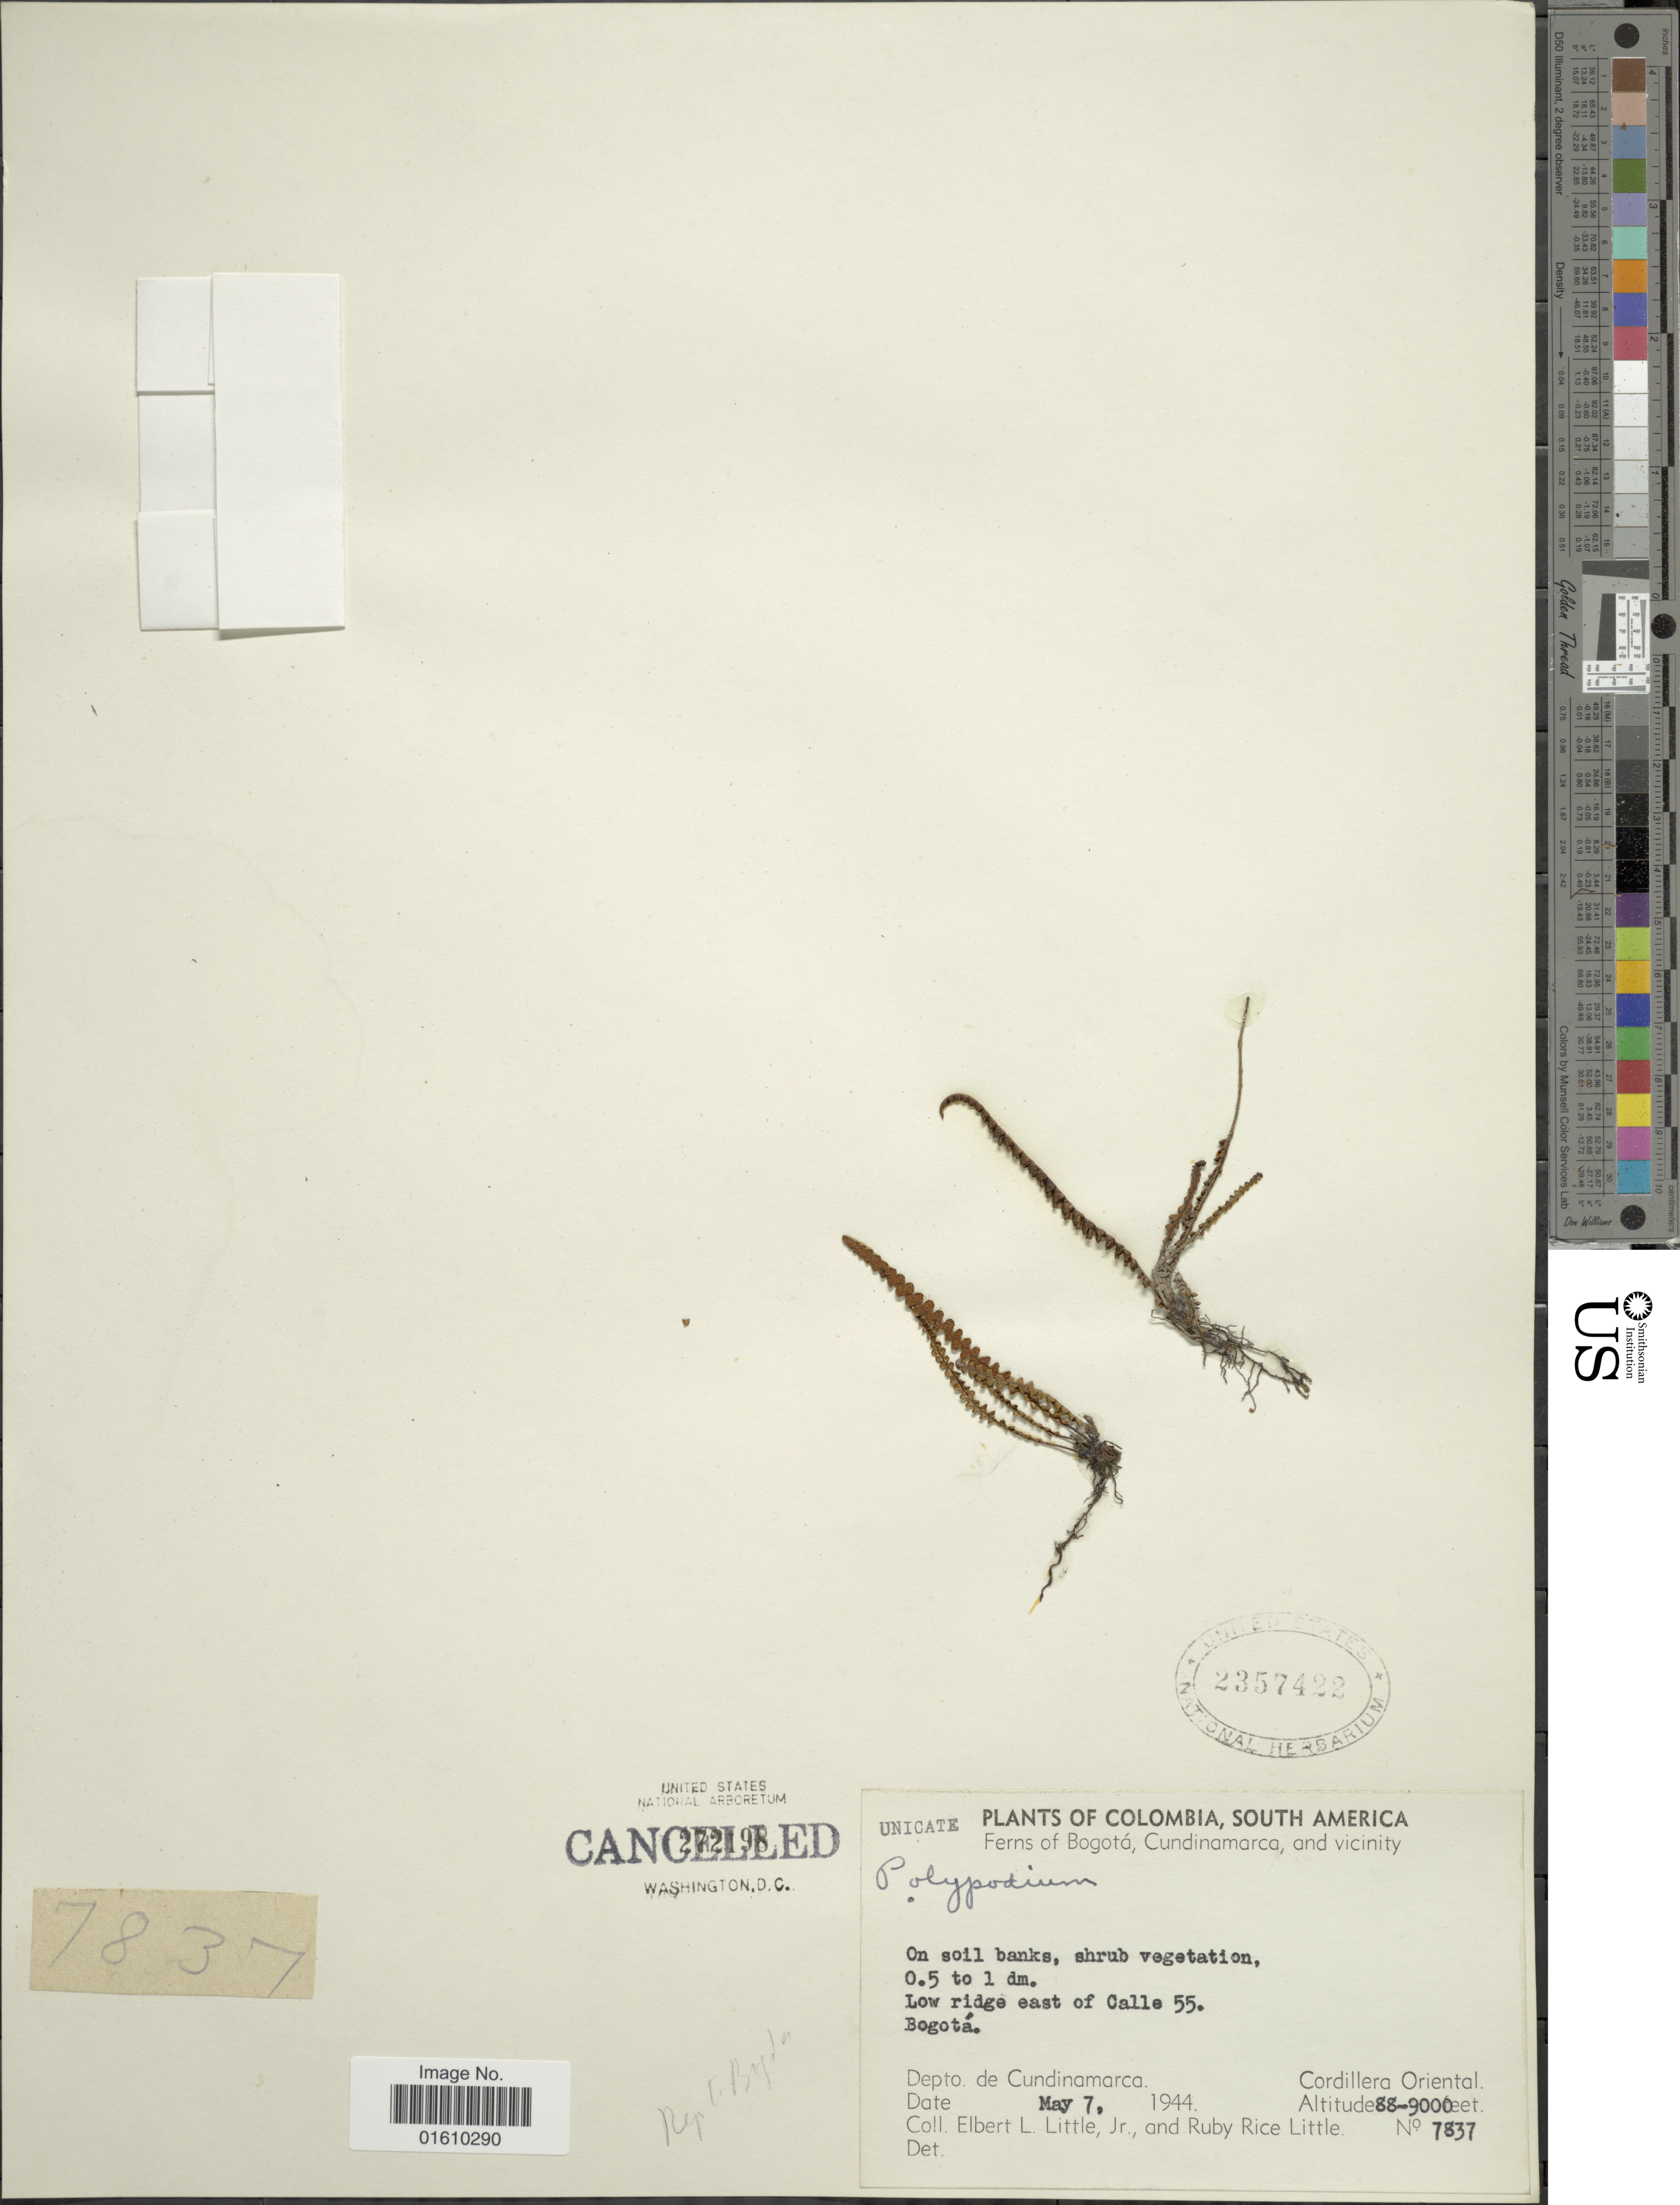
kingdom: Plantae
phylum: Tracheophyta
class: Polypodiopsida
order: Polypodiales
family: Polypodiaceae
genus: Melpomene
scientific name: Melpomene sp.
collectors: E. L. Little & R. R. Little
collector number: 7837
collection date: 1944-05-07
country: Colombia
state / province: Cundinamarca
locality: Ferns of Bogotá, Cundinamarca, and vicinity, Cordillera Oriental, low ridge east of Calle 55, Bogotá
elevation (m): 2682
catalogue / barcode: US 2357422